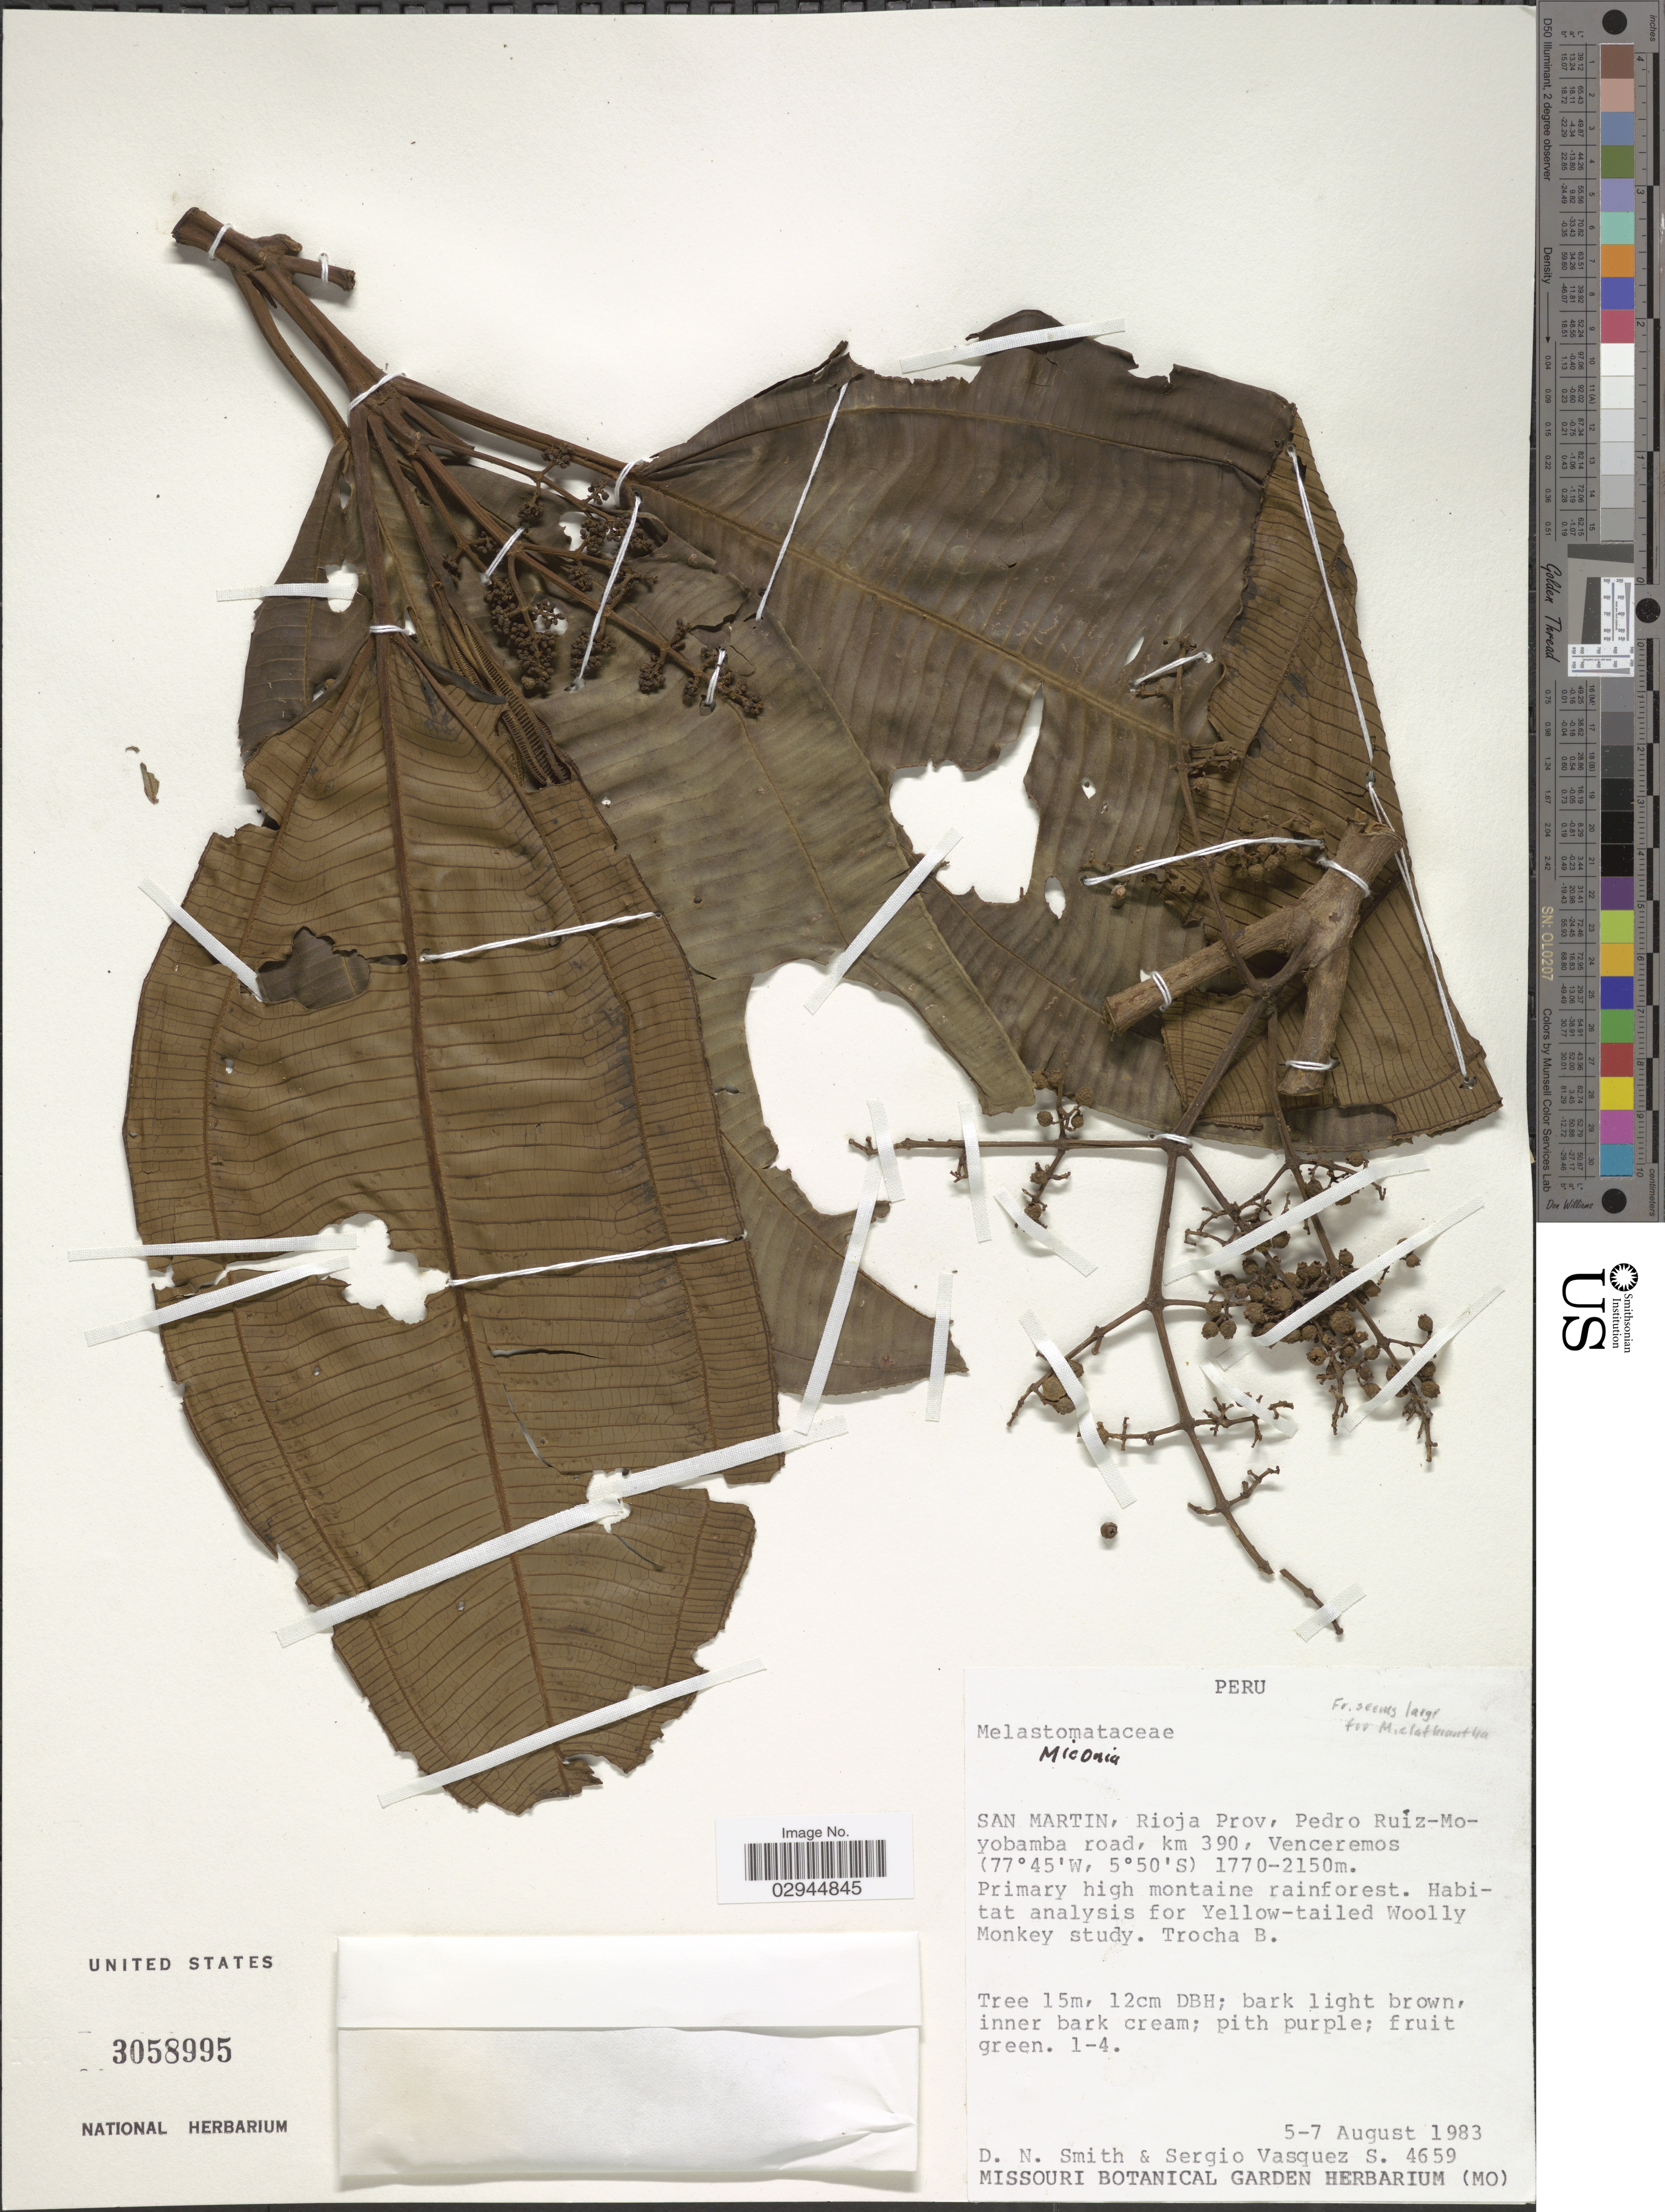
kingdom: Plantae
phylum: Tracheophyta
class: Magnoliopsida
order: Myrtales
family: Melastomataceae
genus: Miconia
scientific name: Miconia weberbaueri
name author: Cogn.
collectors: D. Smith & S. Vasquez S.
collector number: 4659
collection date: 1983-08-05/1983-08-07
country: Peru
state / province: San Martín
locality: Rioja Prov, Pedro Ruíz-Moyobamba road, km 390, Venceremos.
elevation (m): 1770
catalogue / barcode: US 3058995